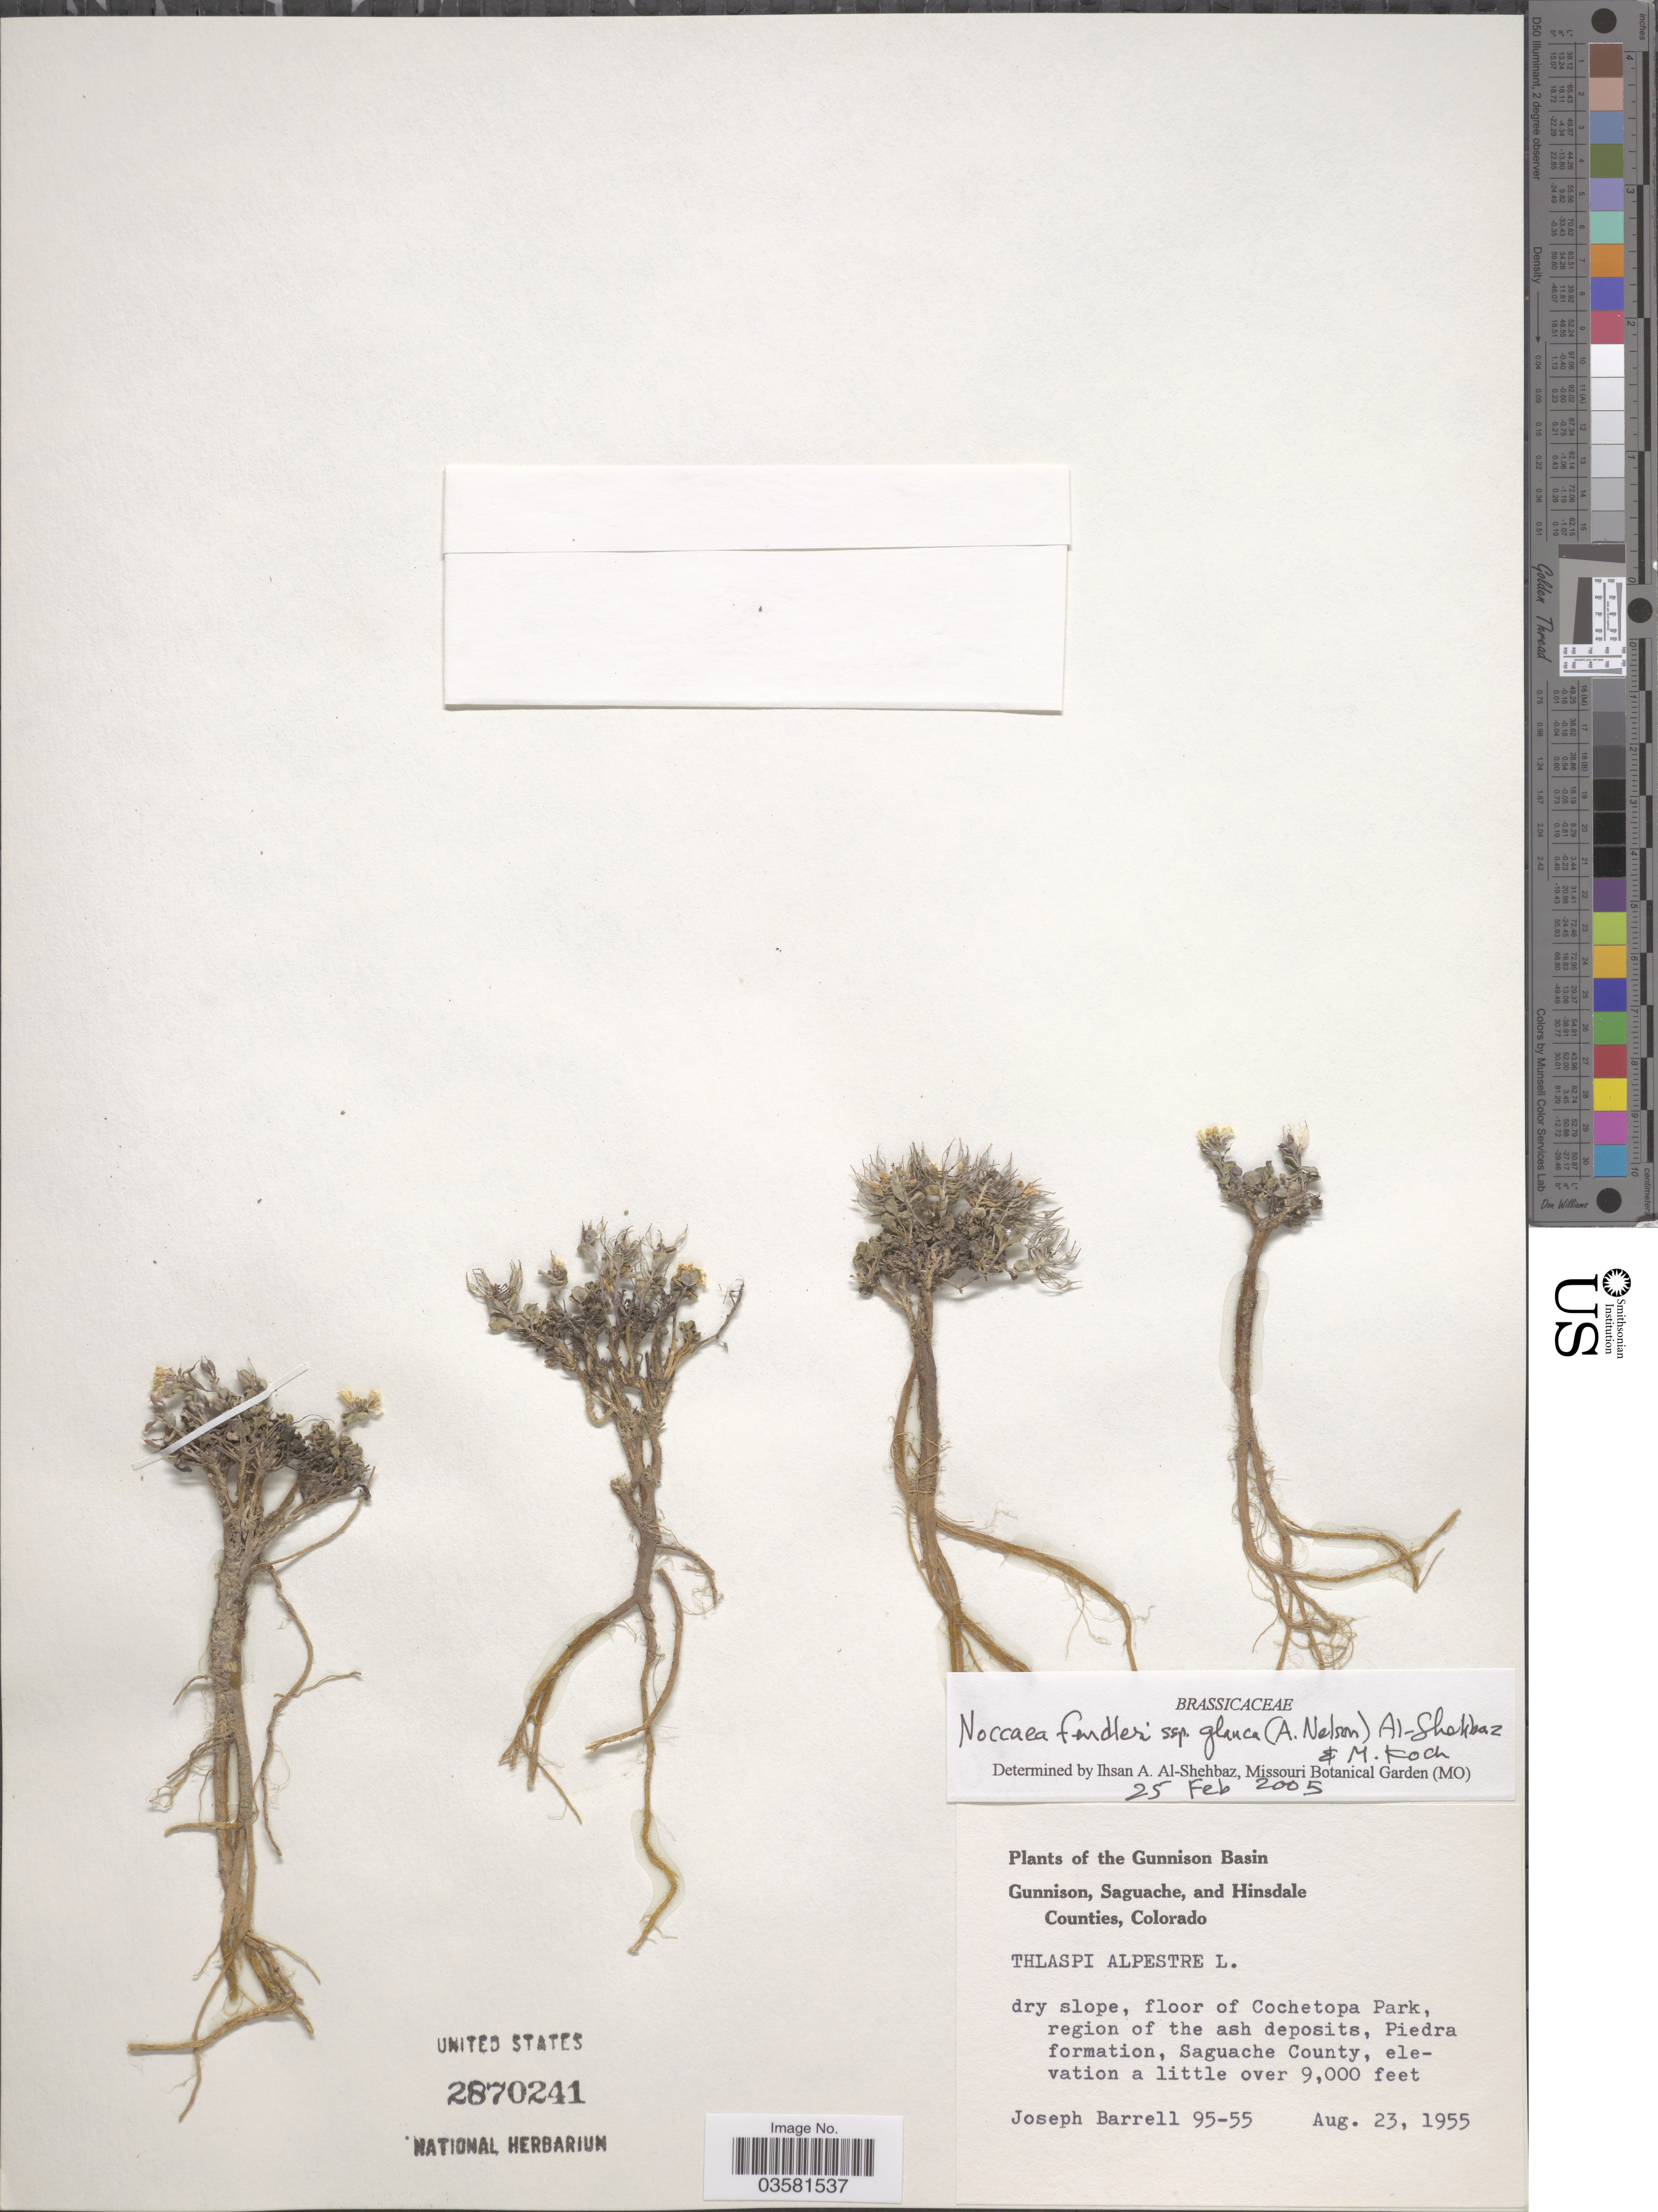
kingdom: Plantae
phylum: Tracheophyta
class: Magnoliopsida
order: Brassicales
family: Brassicaceae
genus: Thlaspi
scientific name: Thlaspi fendleri var. glaucum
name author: (A. Nelson) C.L. Hitchc.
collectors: J. Barrell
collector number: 95-55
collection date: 1955-08-23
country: United States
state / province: Colorado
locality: The Gunnison Basin. Dry slope, floor of Cochetopa Park, Saguache County.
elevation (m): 2743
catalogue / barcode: US 2870241